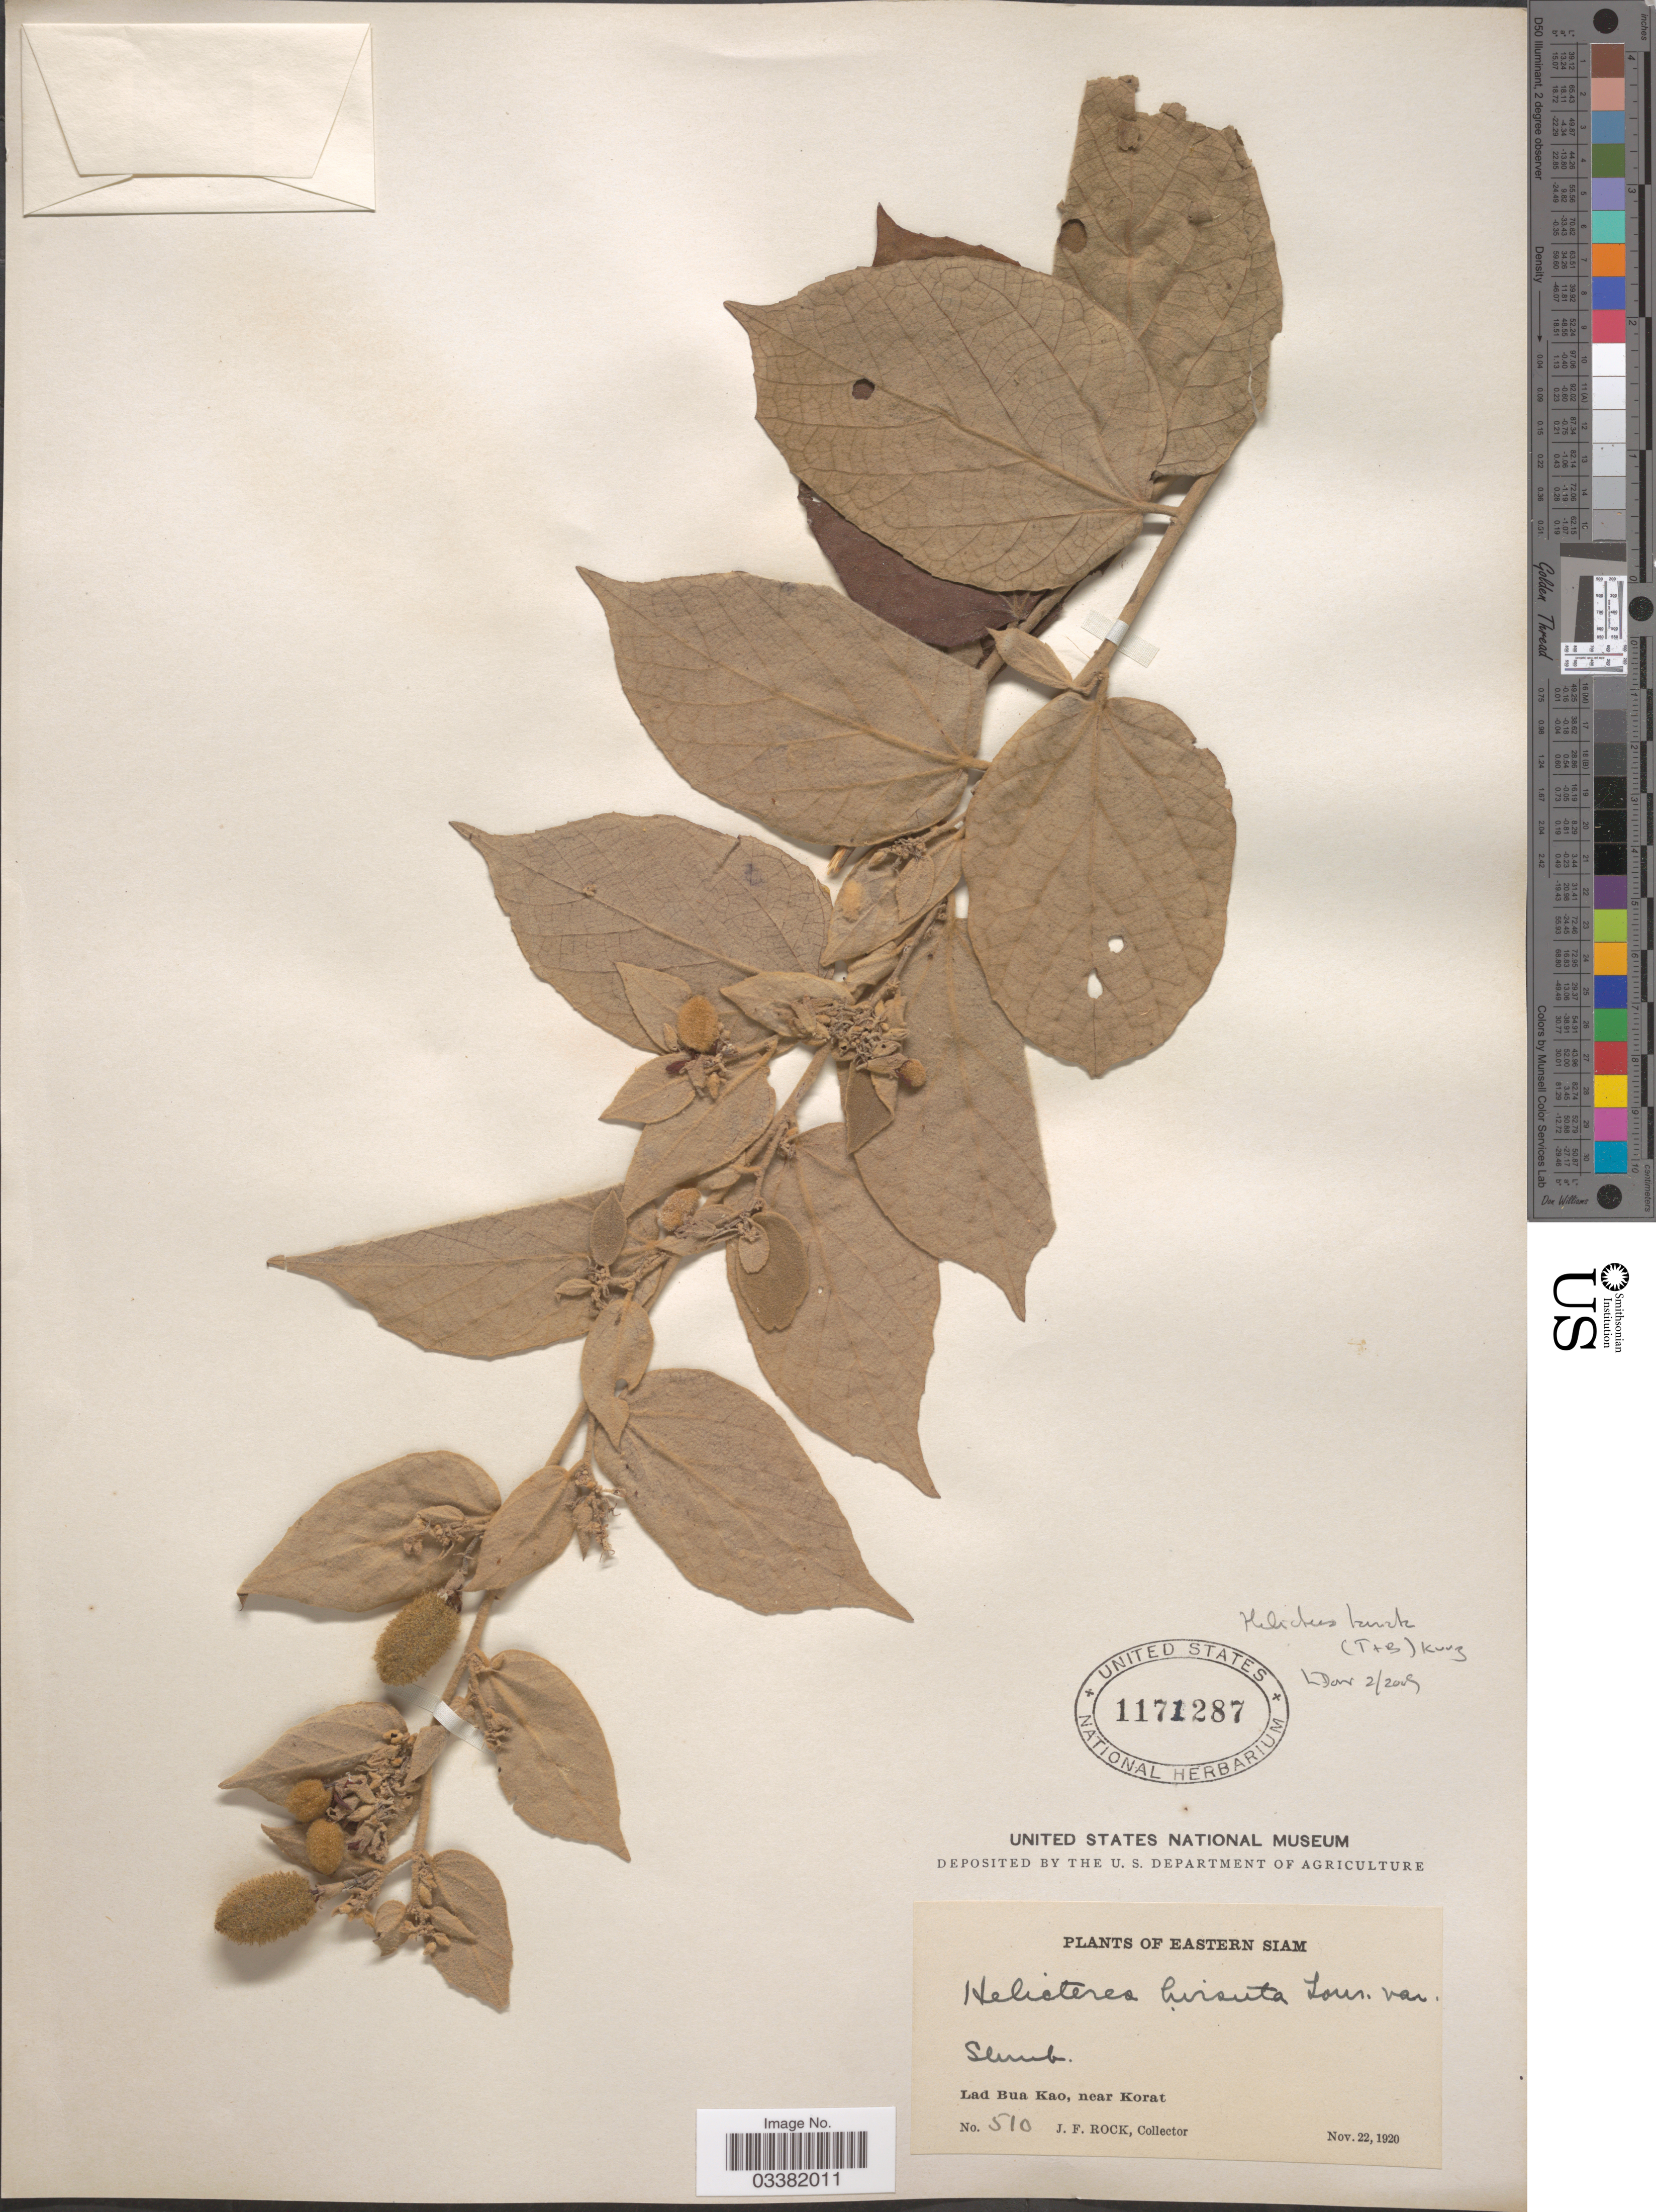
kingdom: Plantae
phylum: Tracheophyta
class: Magnoliopsida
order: Malvales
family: Malvaceae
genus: Helicteres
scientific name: Helicteres lanata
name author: (Teijsm. & Binn.) Kurz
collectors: J. Rock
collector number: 510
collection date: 1920-11-22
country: Thailand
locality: Eastern Siam. Lad Bua Kao, near Korat.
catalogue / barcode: US 1171287